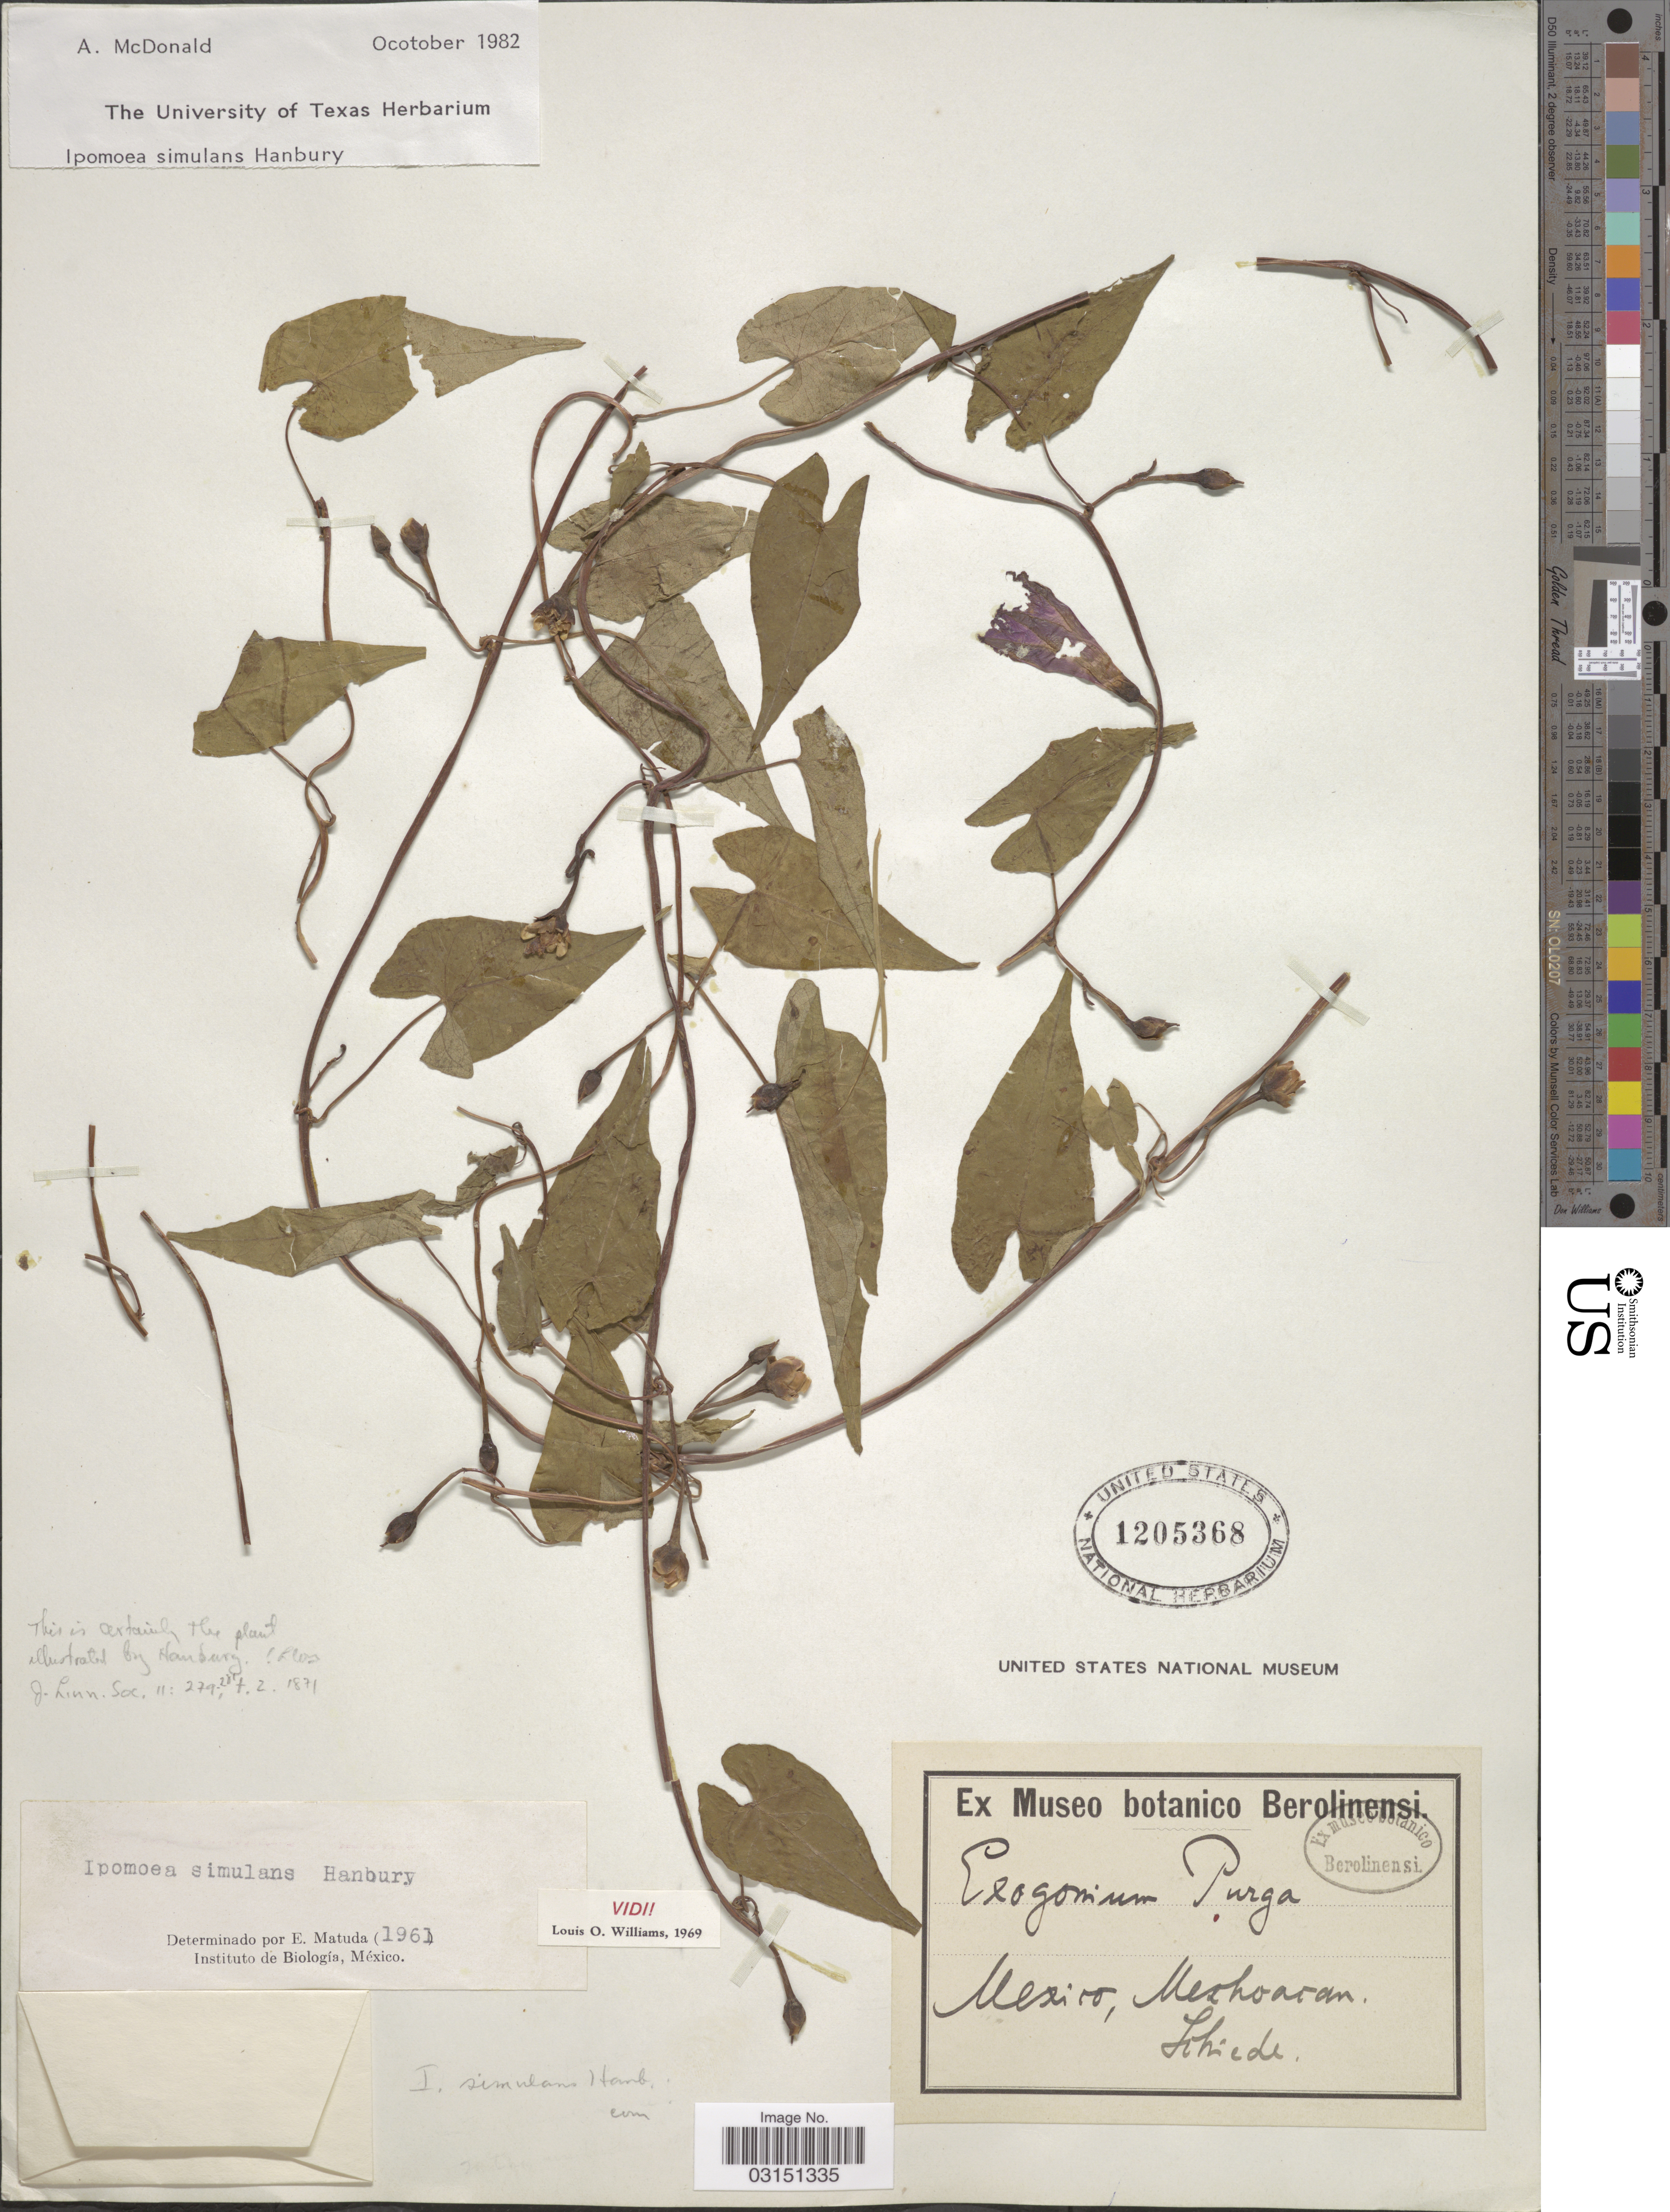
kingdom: Plantae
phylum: Tracheophyta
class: Magnoliopsida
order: Solanales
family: Convolvulaceae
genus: Ipomoea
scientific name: Ipomoea simulans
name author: D. Hanb.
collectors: Schiede, --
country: Mexico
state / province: Michoacán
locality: Meshoacan.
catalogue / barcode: US 1205368